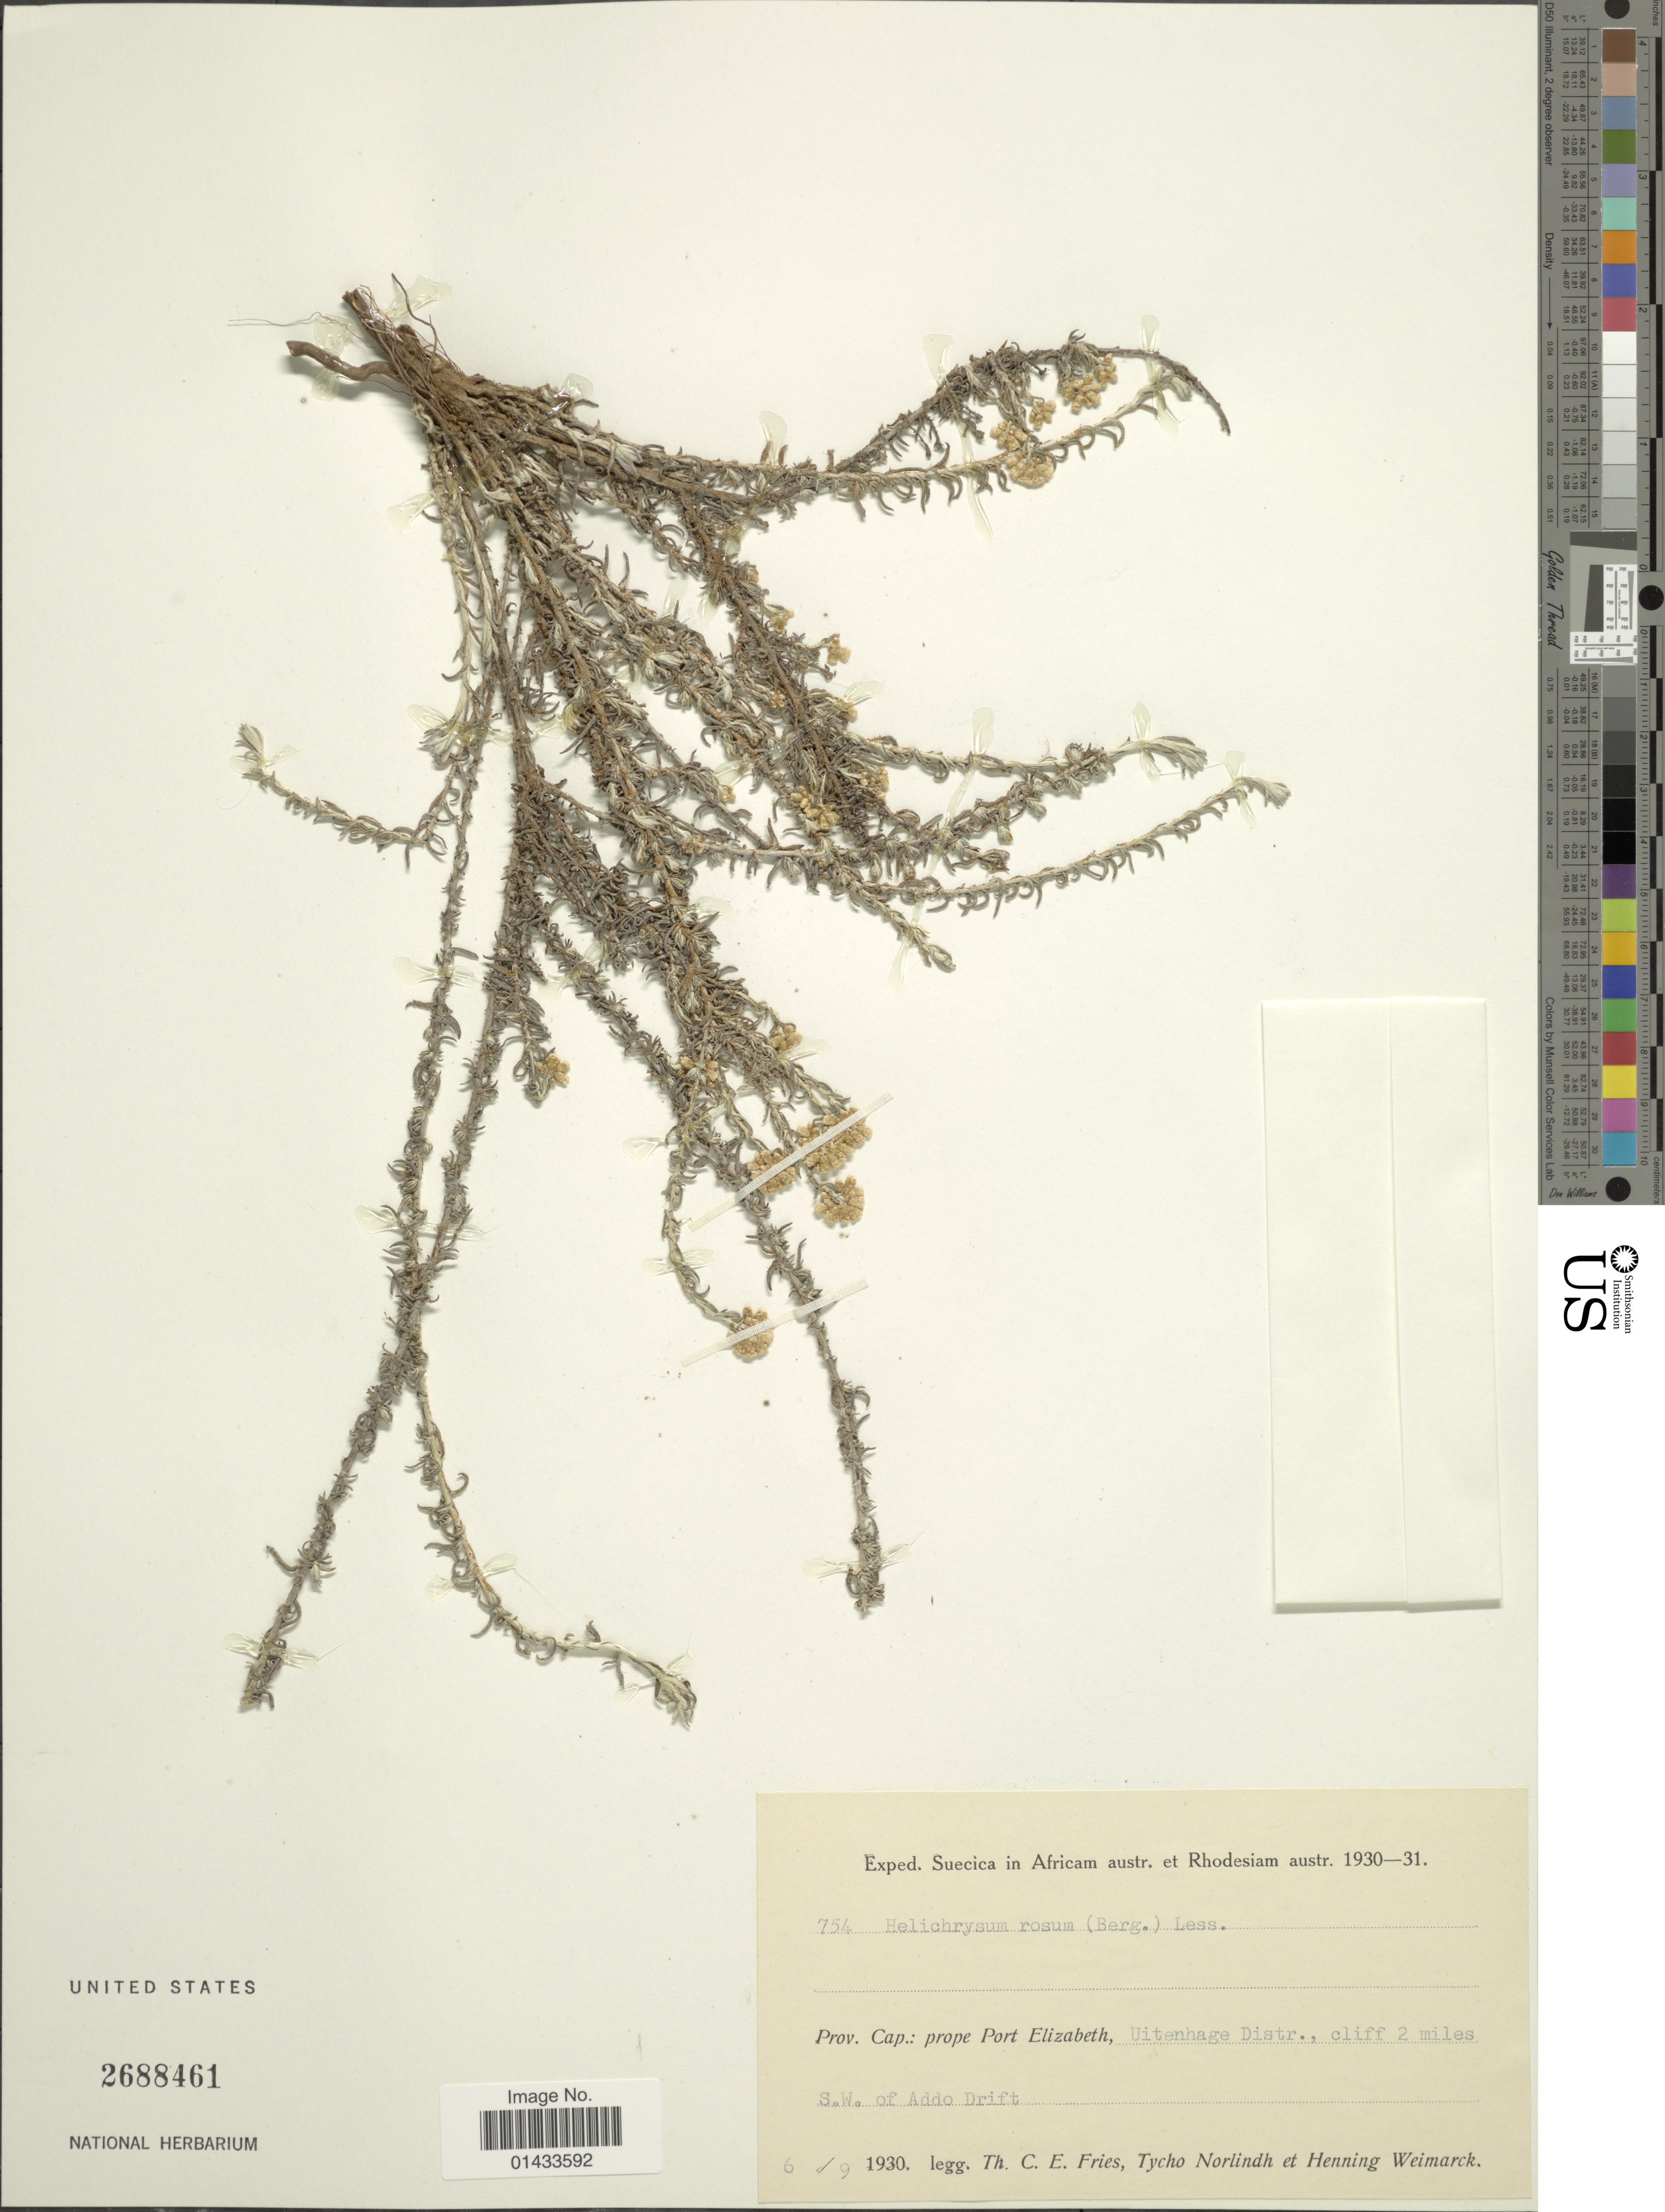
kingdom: Plantae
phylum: Tracheophyta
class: Magnoliopsida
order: Asterales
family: Asteraceae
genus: Helichrysum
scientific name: Helichrysum rosum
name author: Less.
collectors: T. C. E. Fries, N. T. Norlindh & A. H. Weimarck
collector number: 754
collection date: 1930-09-06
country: South Africa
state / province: Eastern Cape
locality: Prov. Cap.: prope Port Elizabeth;, Uitenhage Distr., cliff 2 miles, S. W. of Addo Drift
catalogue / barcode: US 2688461